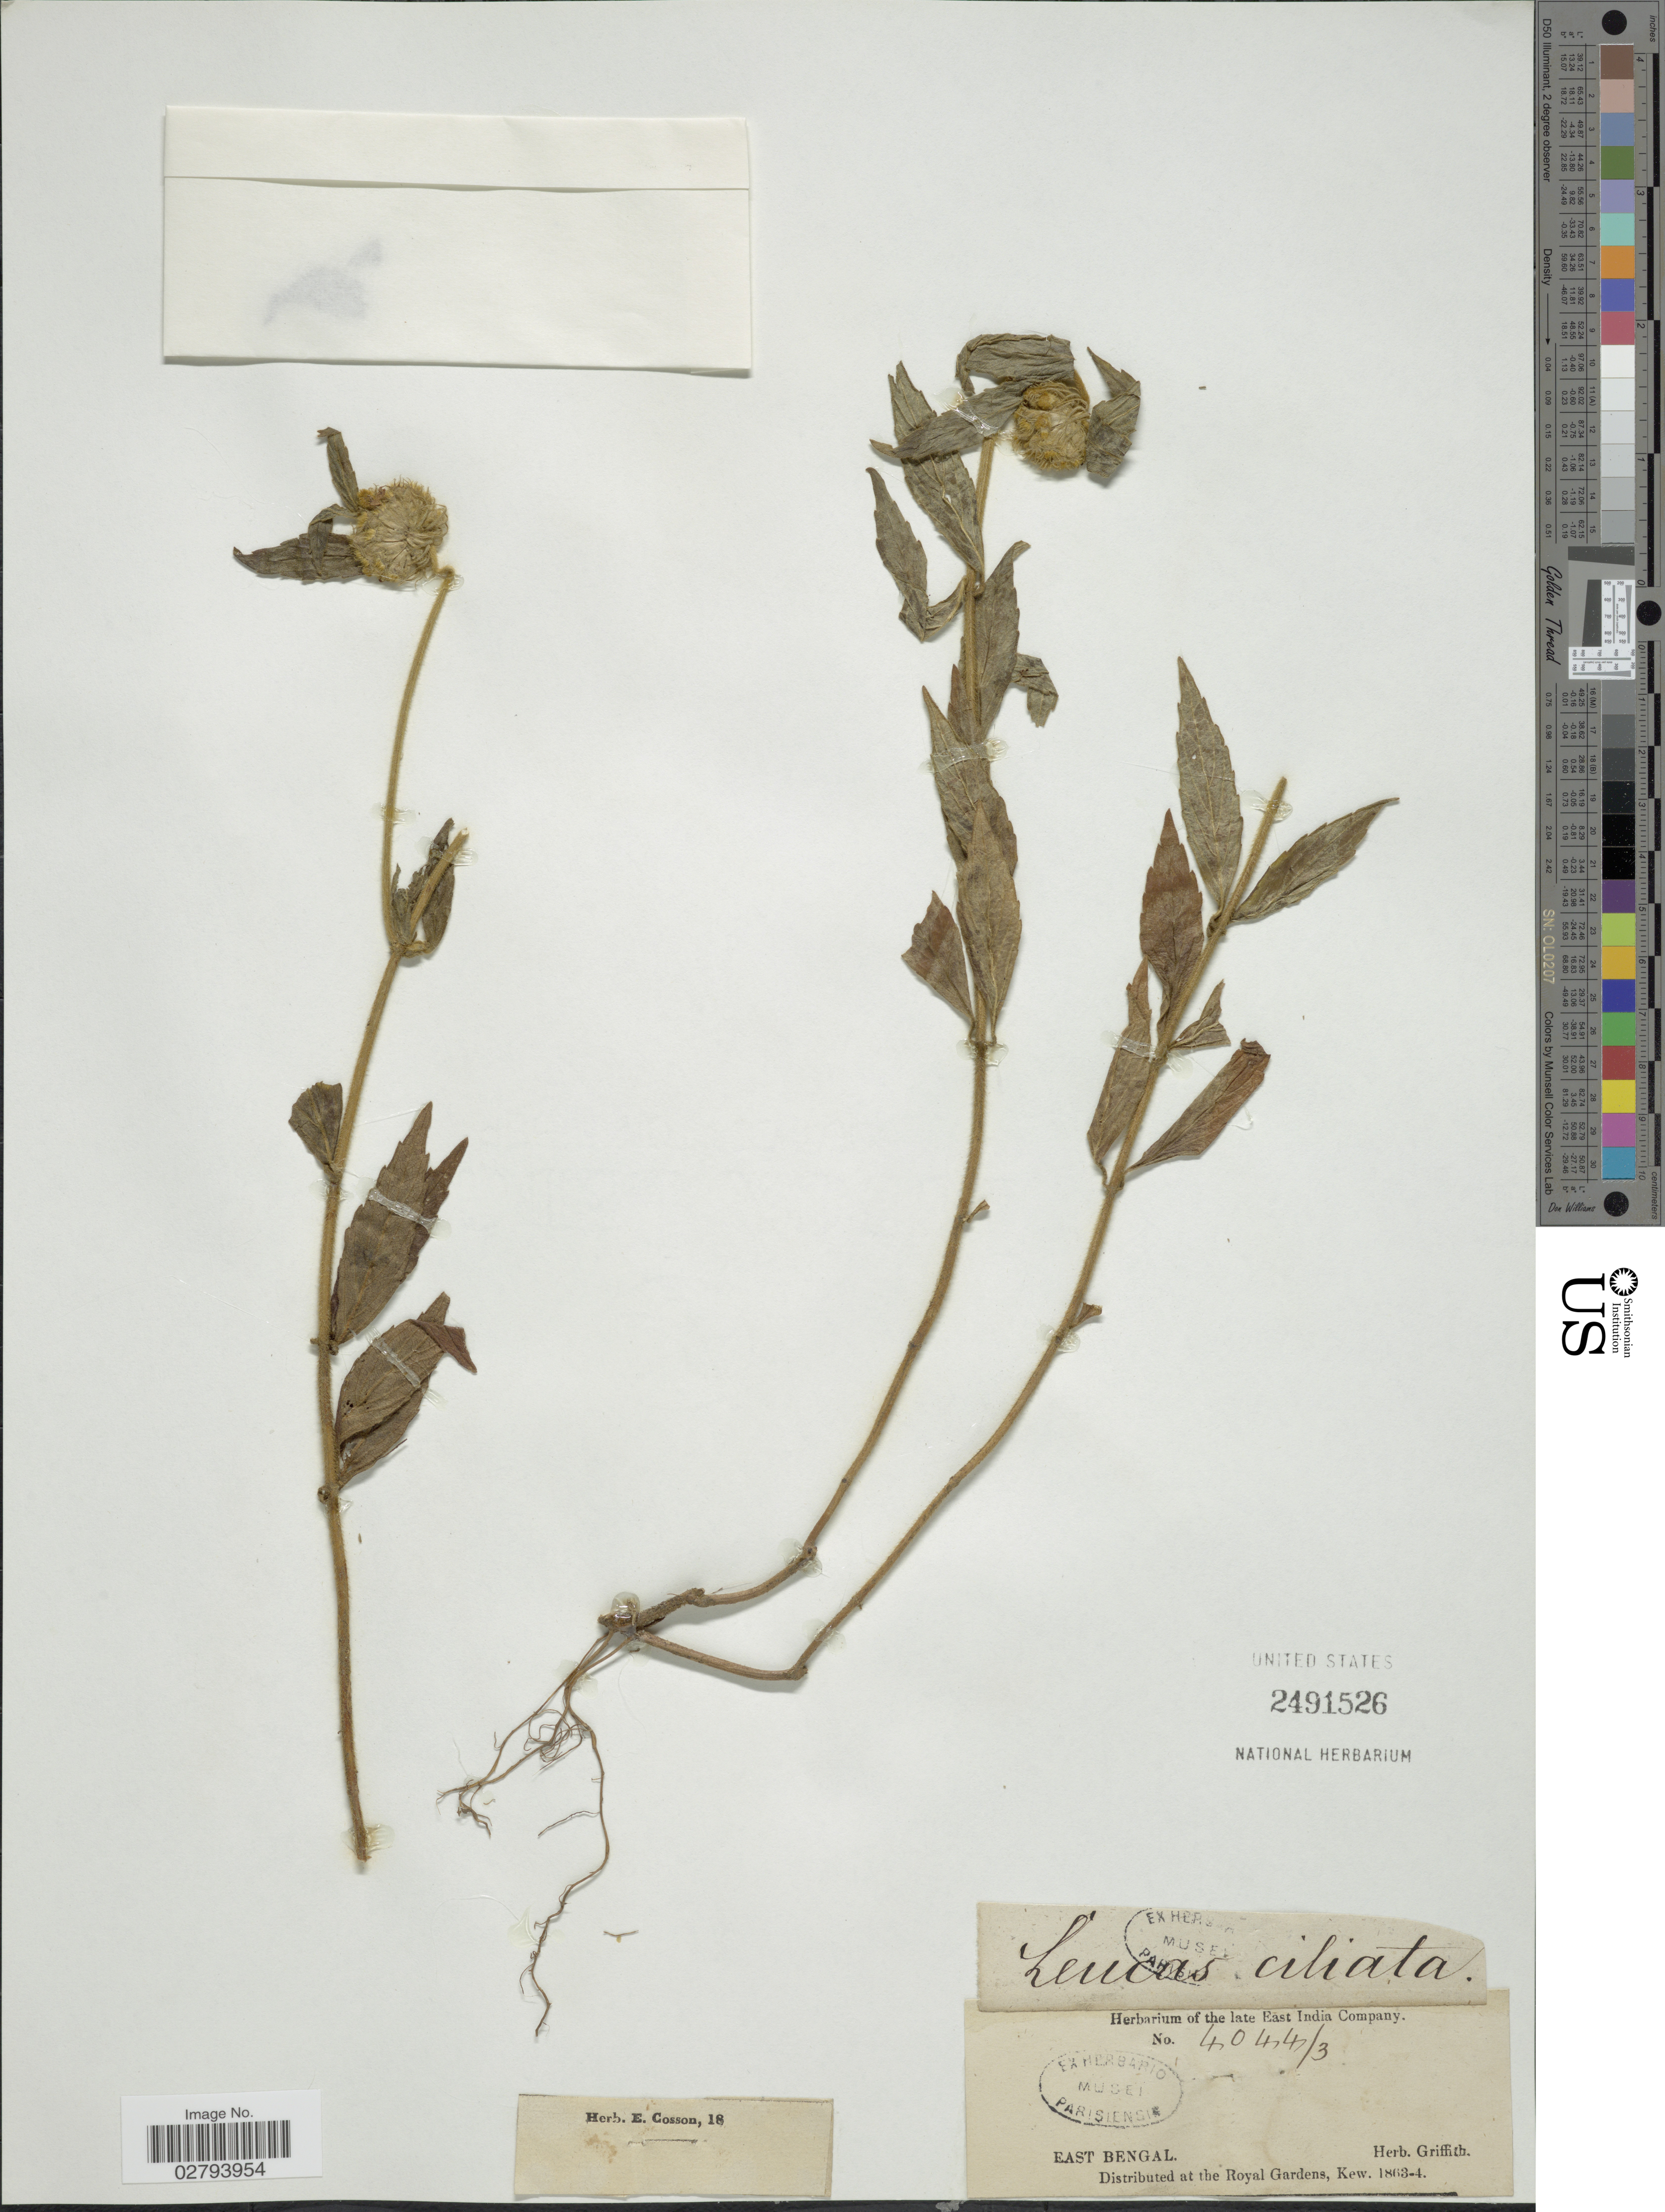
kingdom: Plantae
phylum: Tracheophyta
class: Magnoliopsida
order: Lamiales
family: Lamiaceae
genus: Leucas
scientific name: Leucas ciliata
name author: Benth.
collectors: ex herb. Griffith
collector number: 4044/3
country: Bangladesh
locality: East Bengal.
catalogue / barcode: US 2491526